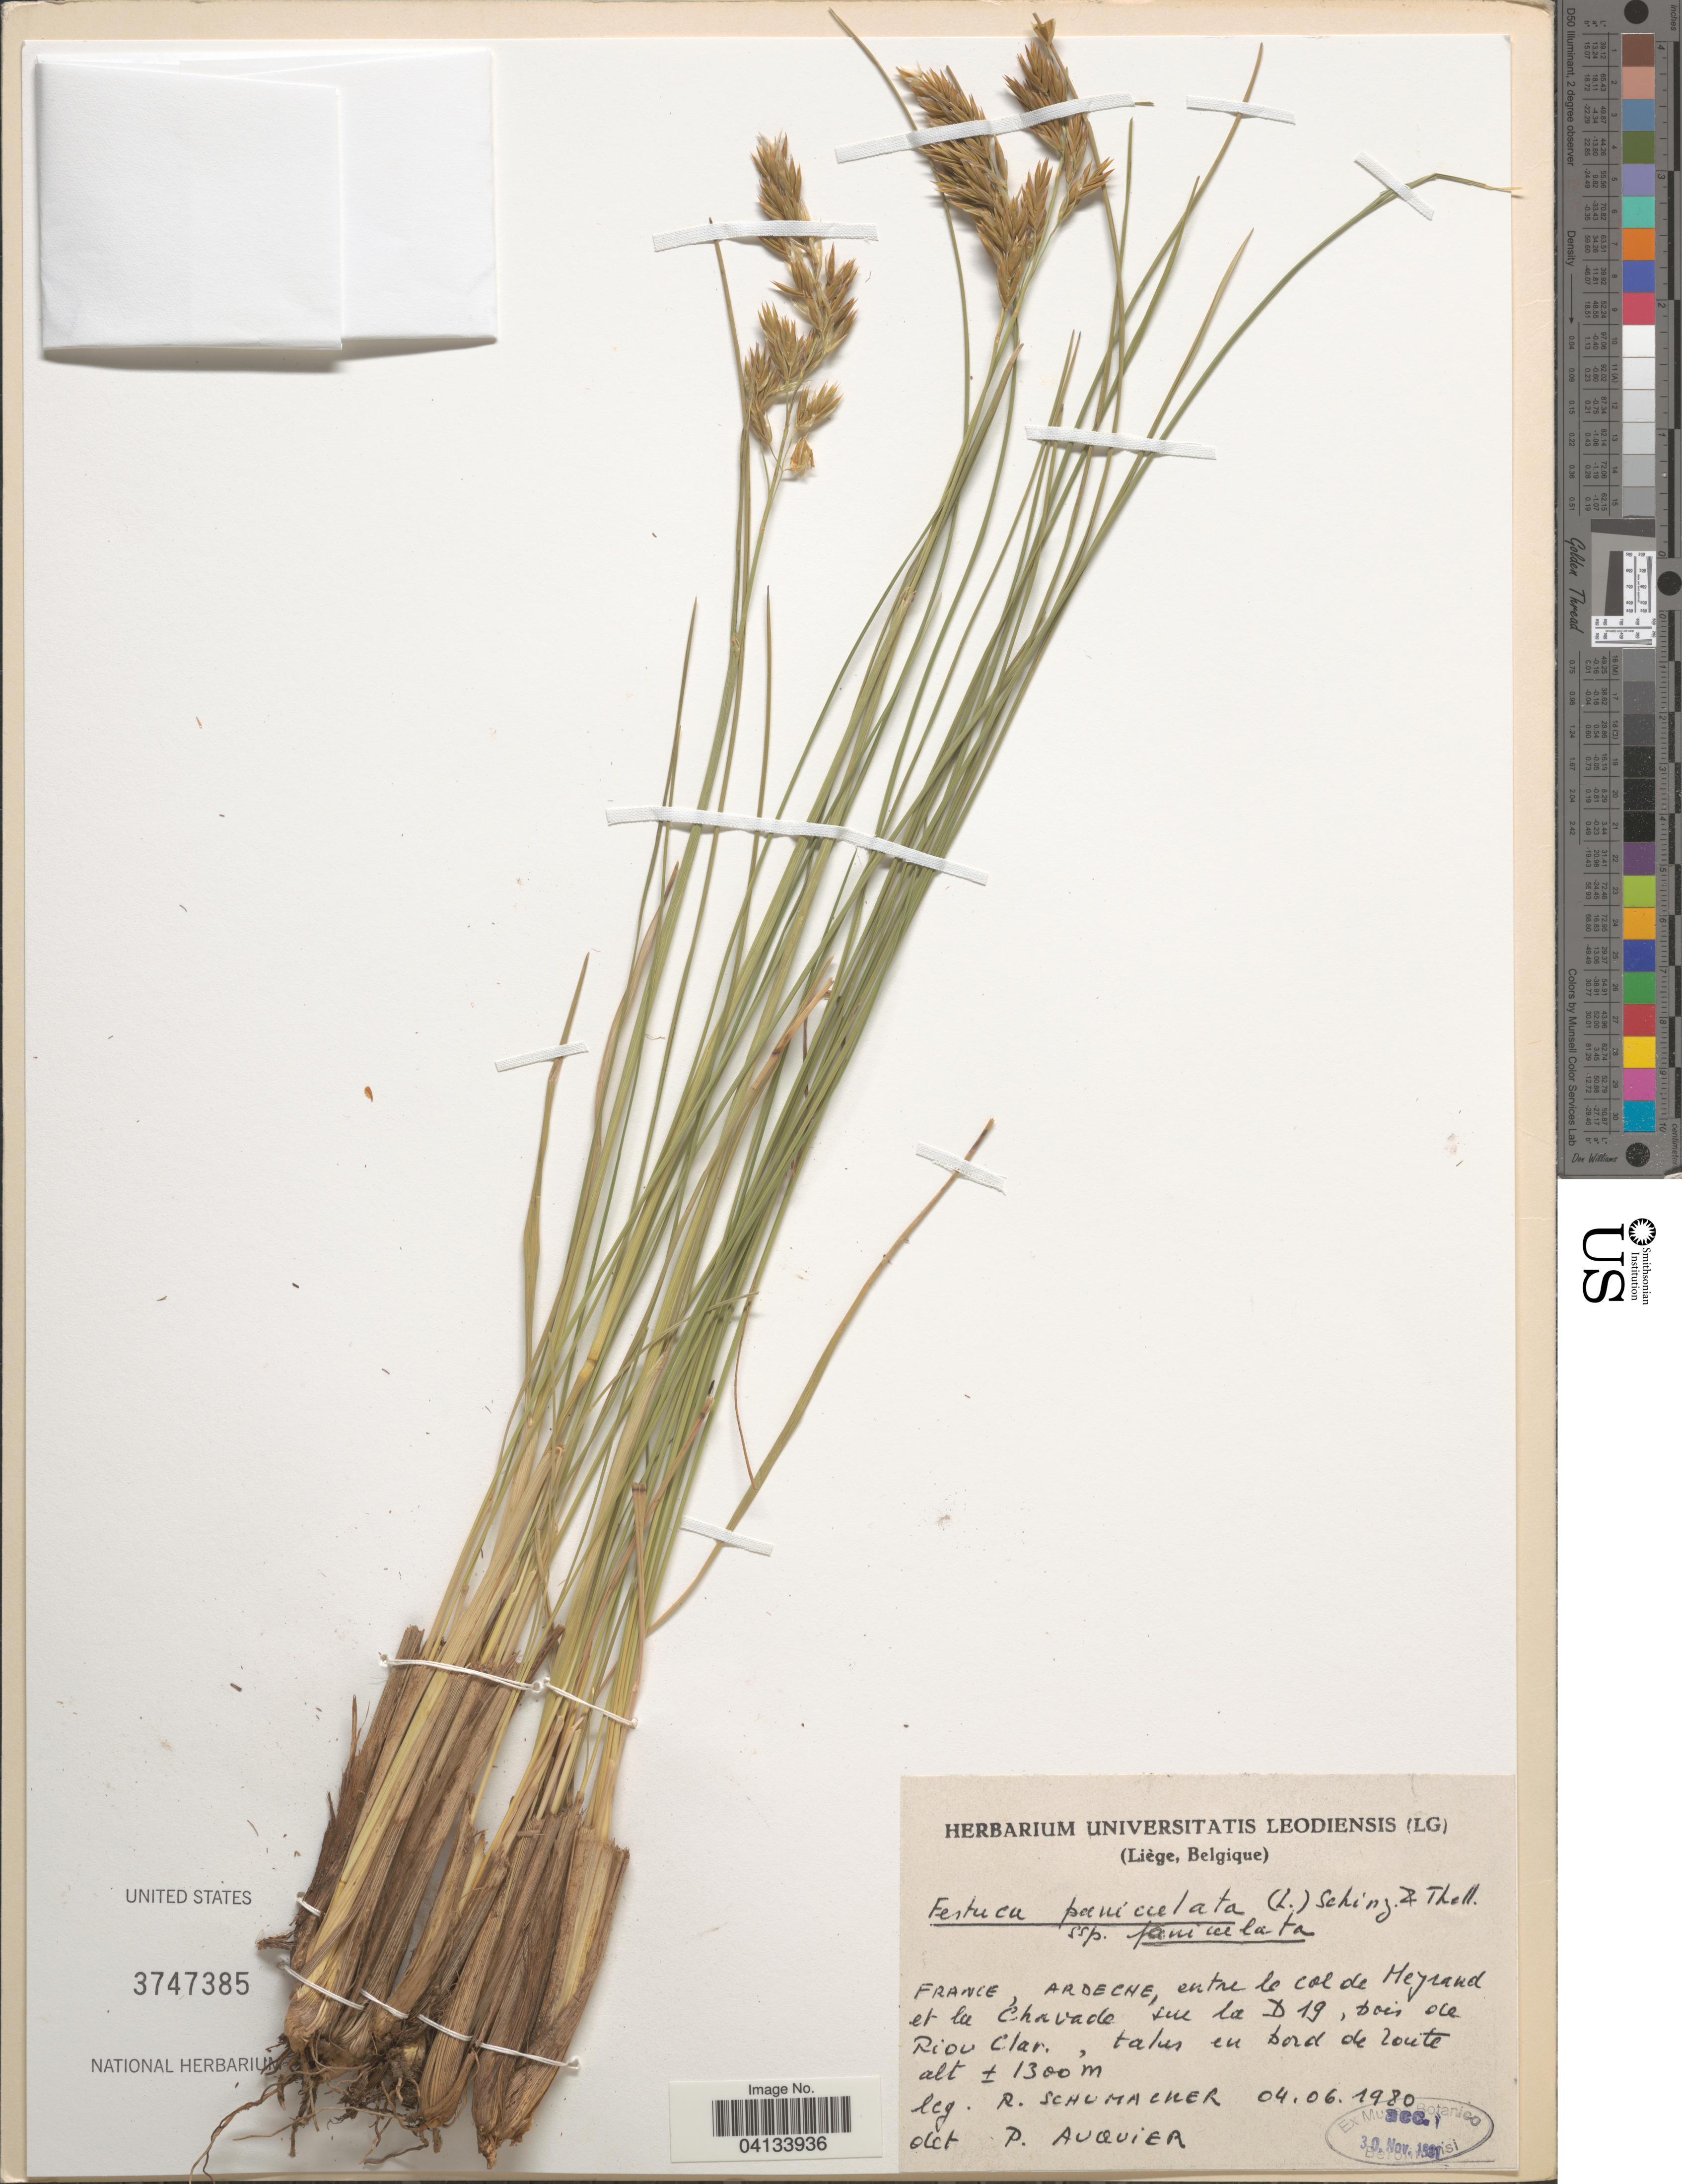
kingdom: Plantae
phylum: Tracheophyta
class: Liliopsida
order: Poales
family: Poaceae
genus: Festuca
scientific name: Festuca paniculata subsp. paniculata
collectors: R. Schumacher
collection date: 1980-06-04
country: France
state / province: Auvergne-Rhône-Alpes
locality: Ardeche, entre la col de Heyraud et la Chavade sur la D19, bois de Riou Clar, talus en bord de route.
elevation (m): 1300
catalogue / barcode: US 3747385